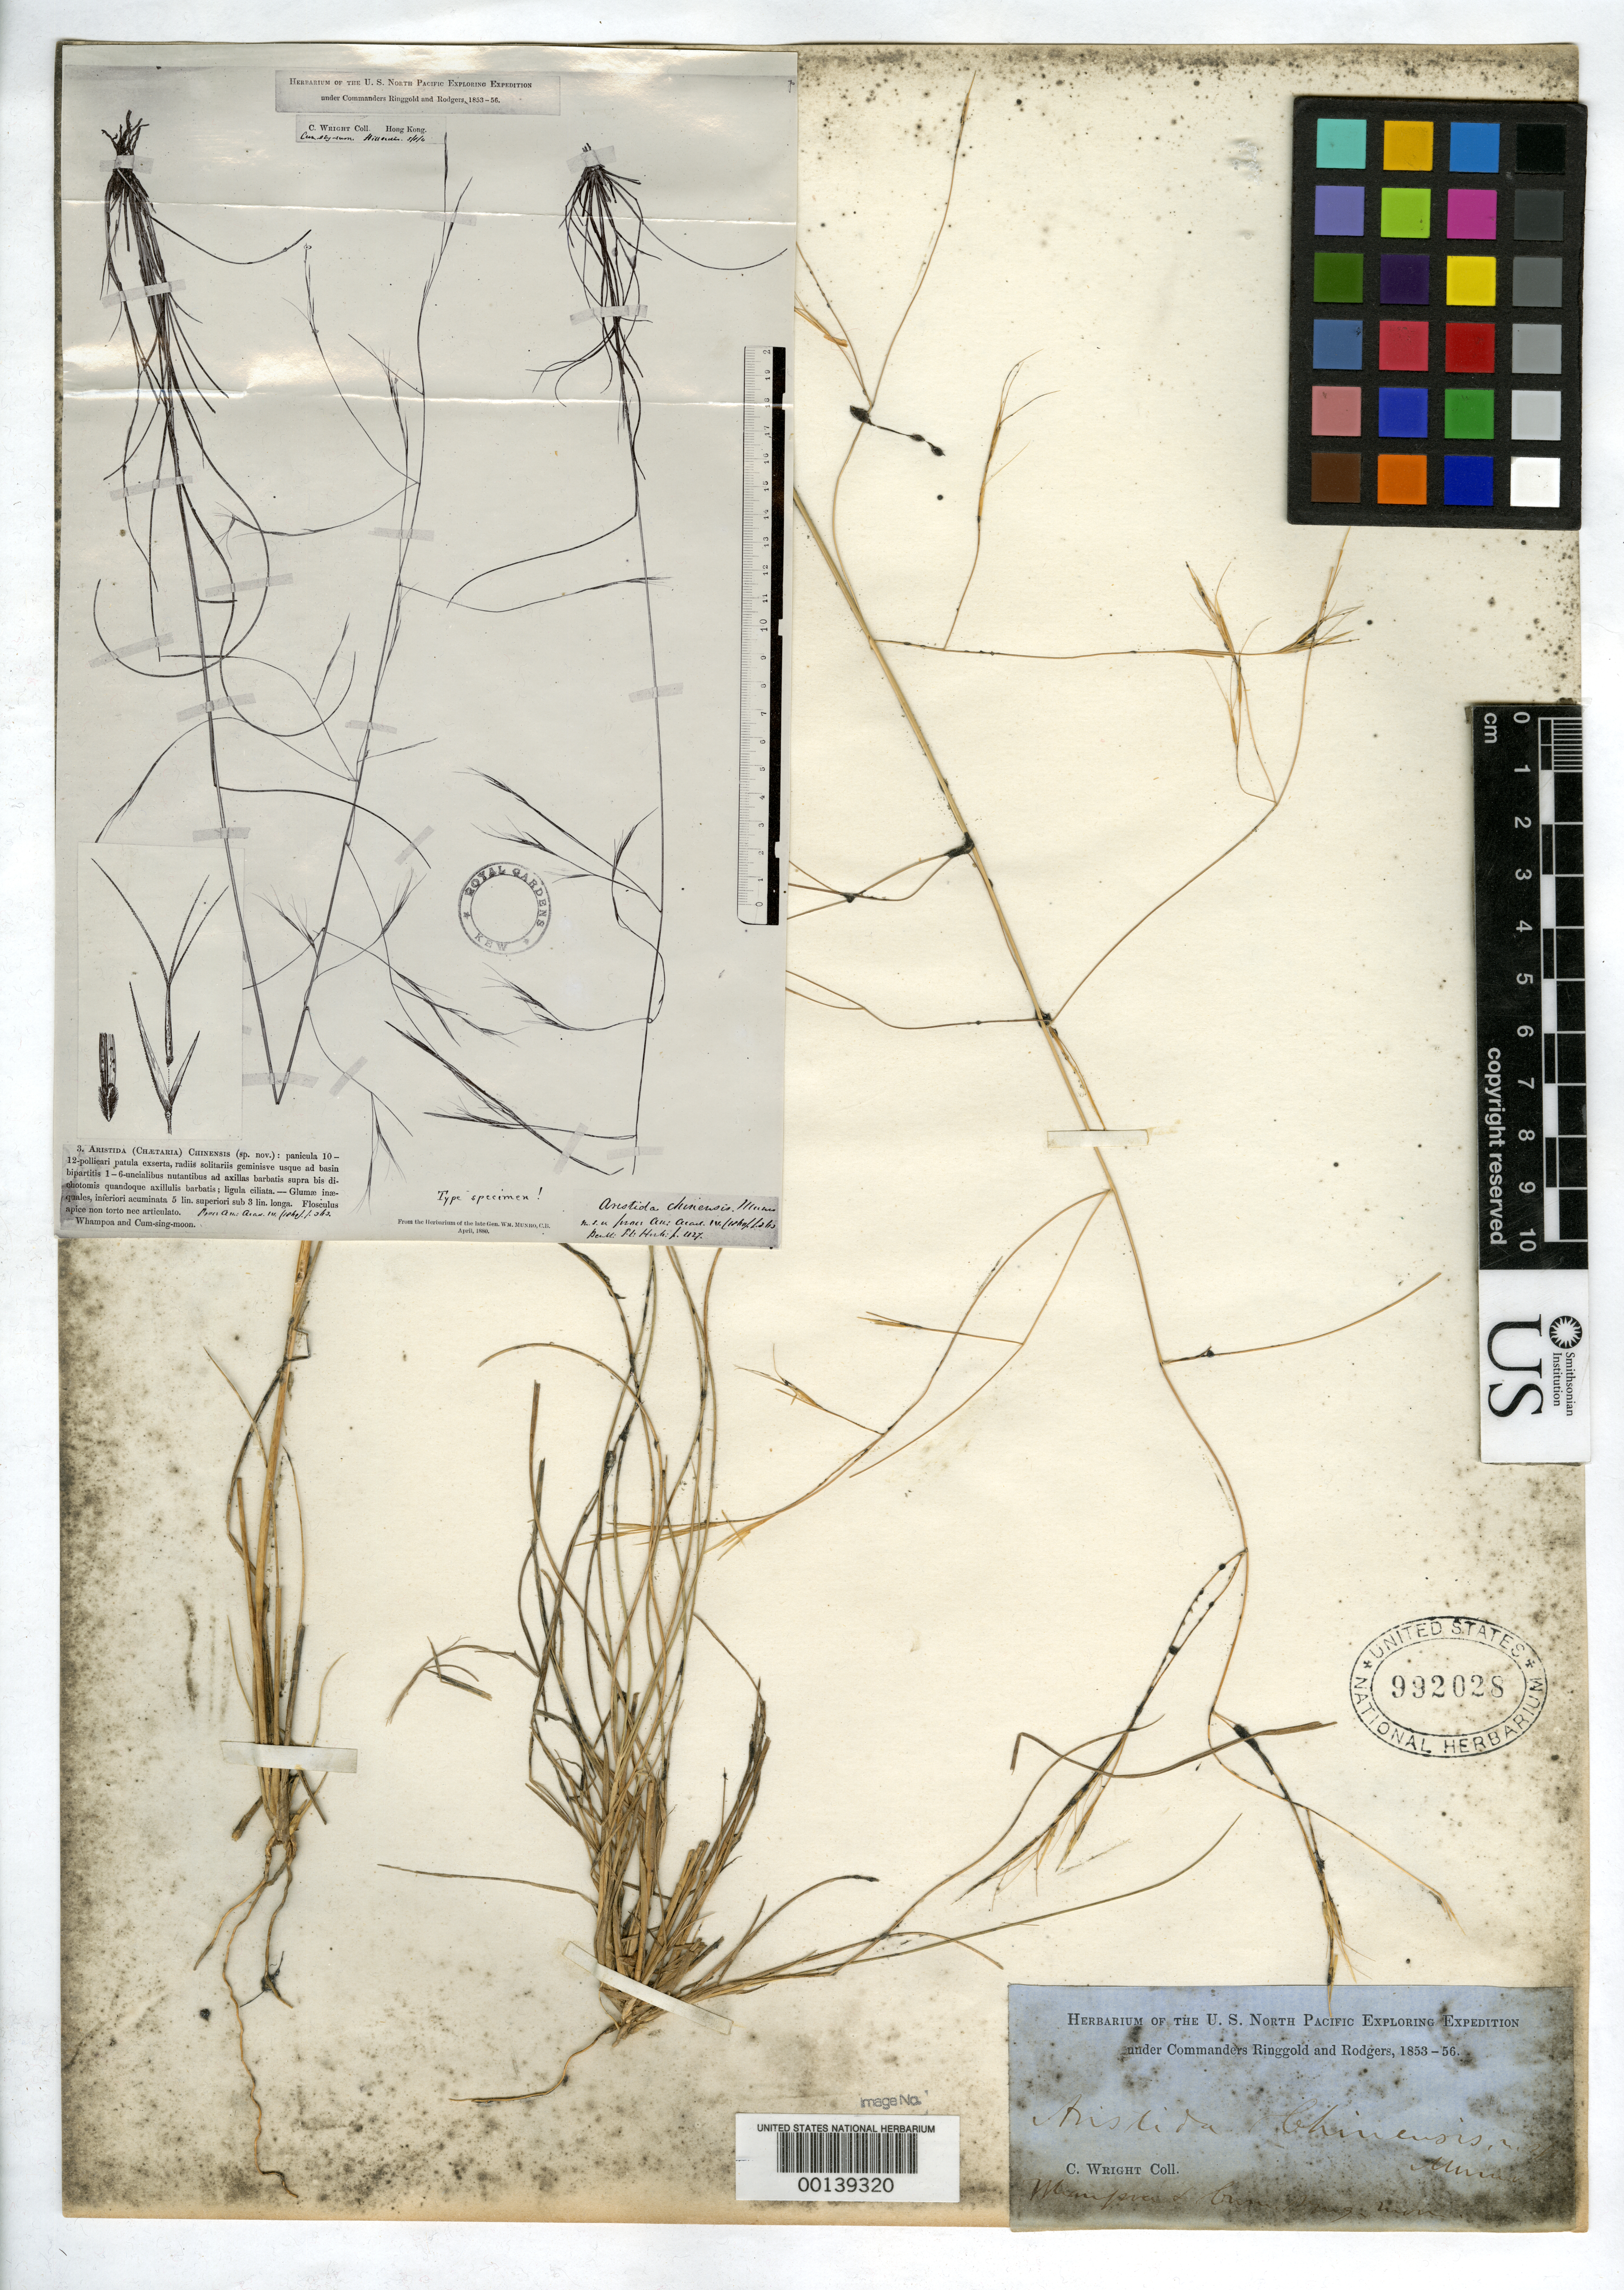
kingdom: Plantae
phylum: Tracheophyta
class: Liliopsida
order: Poales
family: Poaceae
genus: Aristida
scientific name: Aristida chinensis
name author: Munro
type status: Isotype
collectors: C. Wright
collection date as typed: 1853 to -- --- 1856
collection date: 1853/1856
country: China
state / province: Hong Kong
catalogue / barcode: US 992028